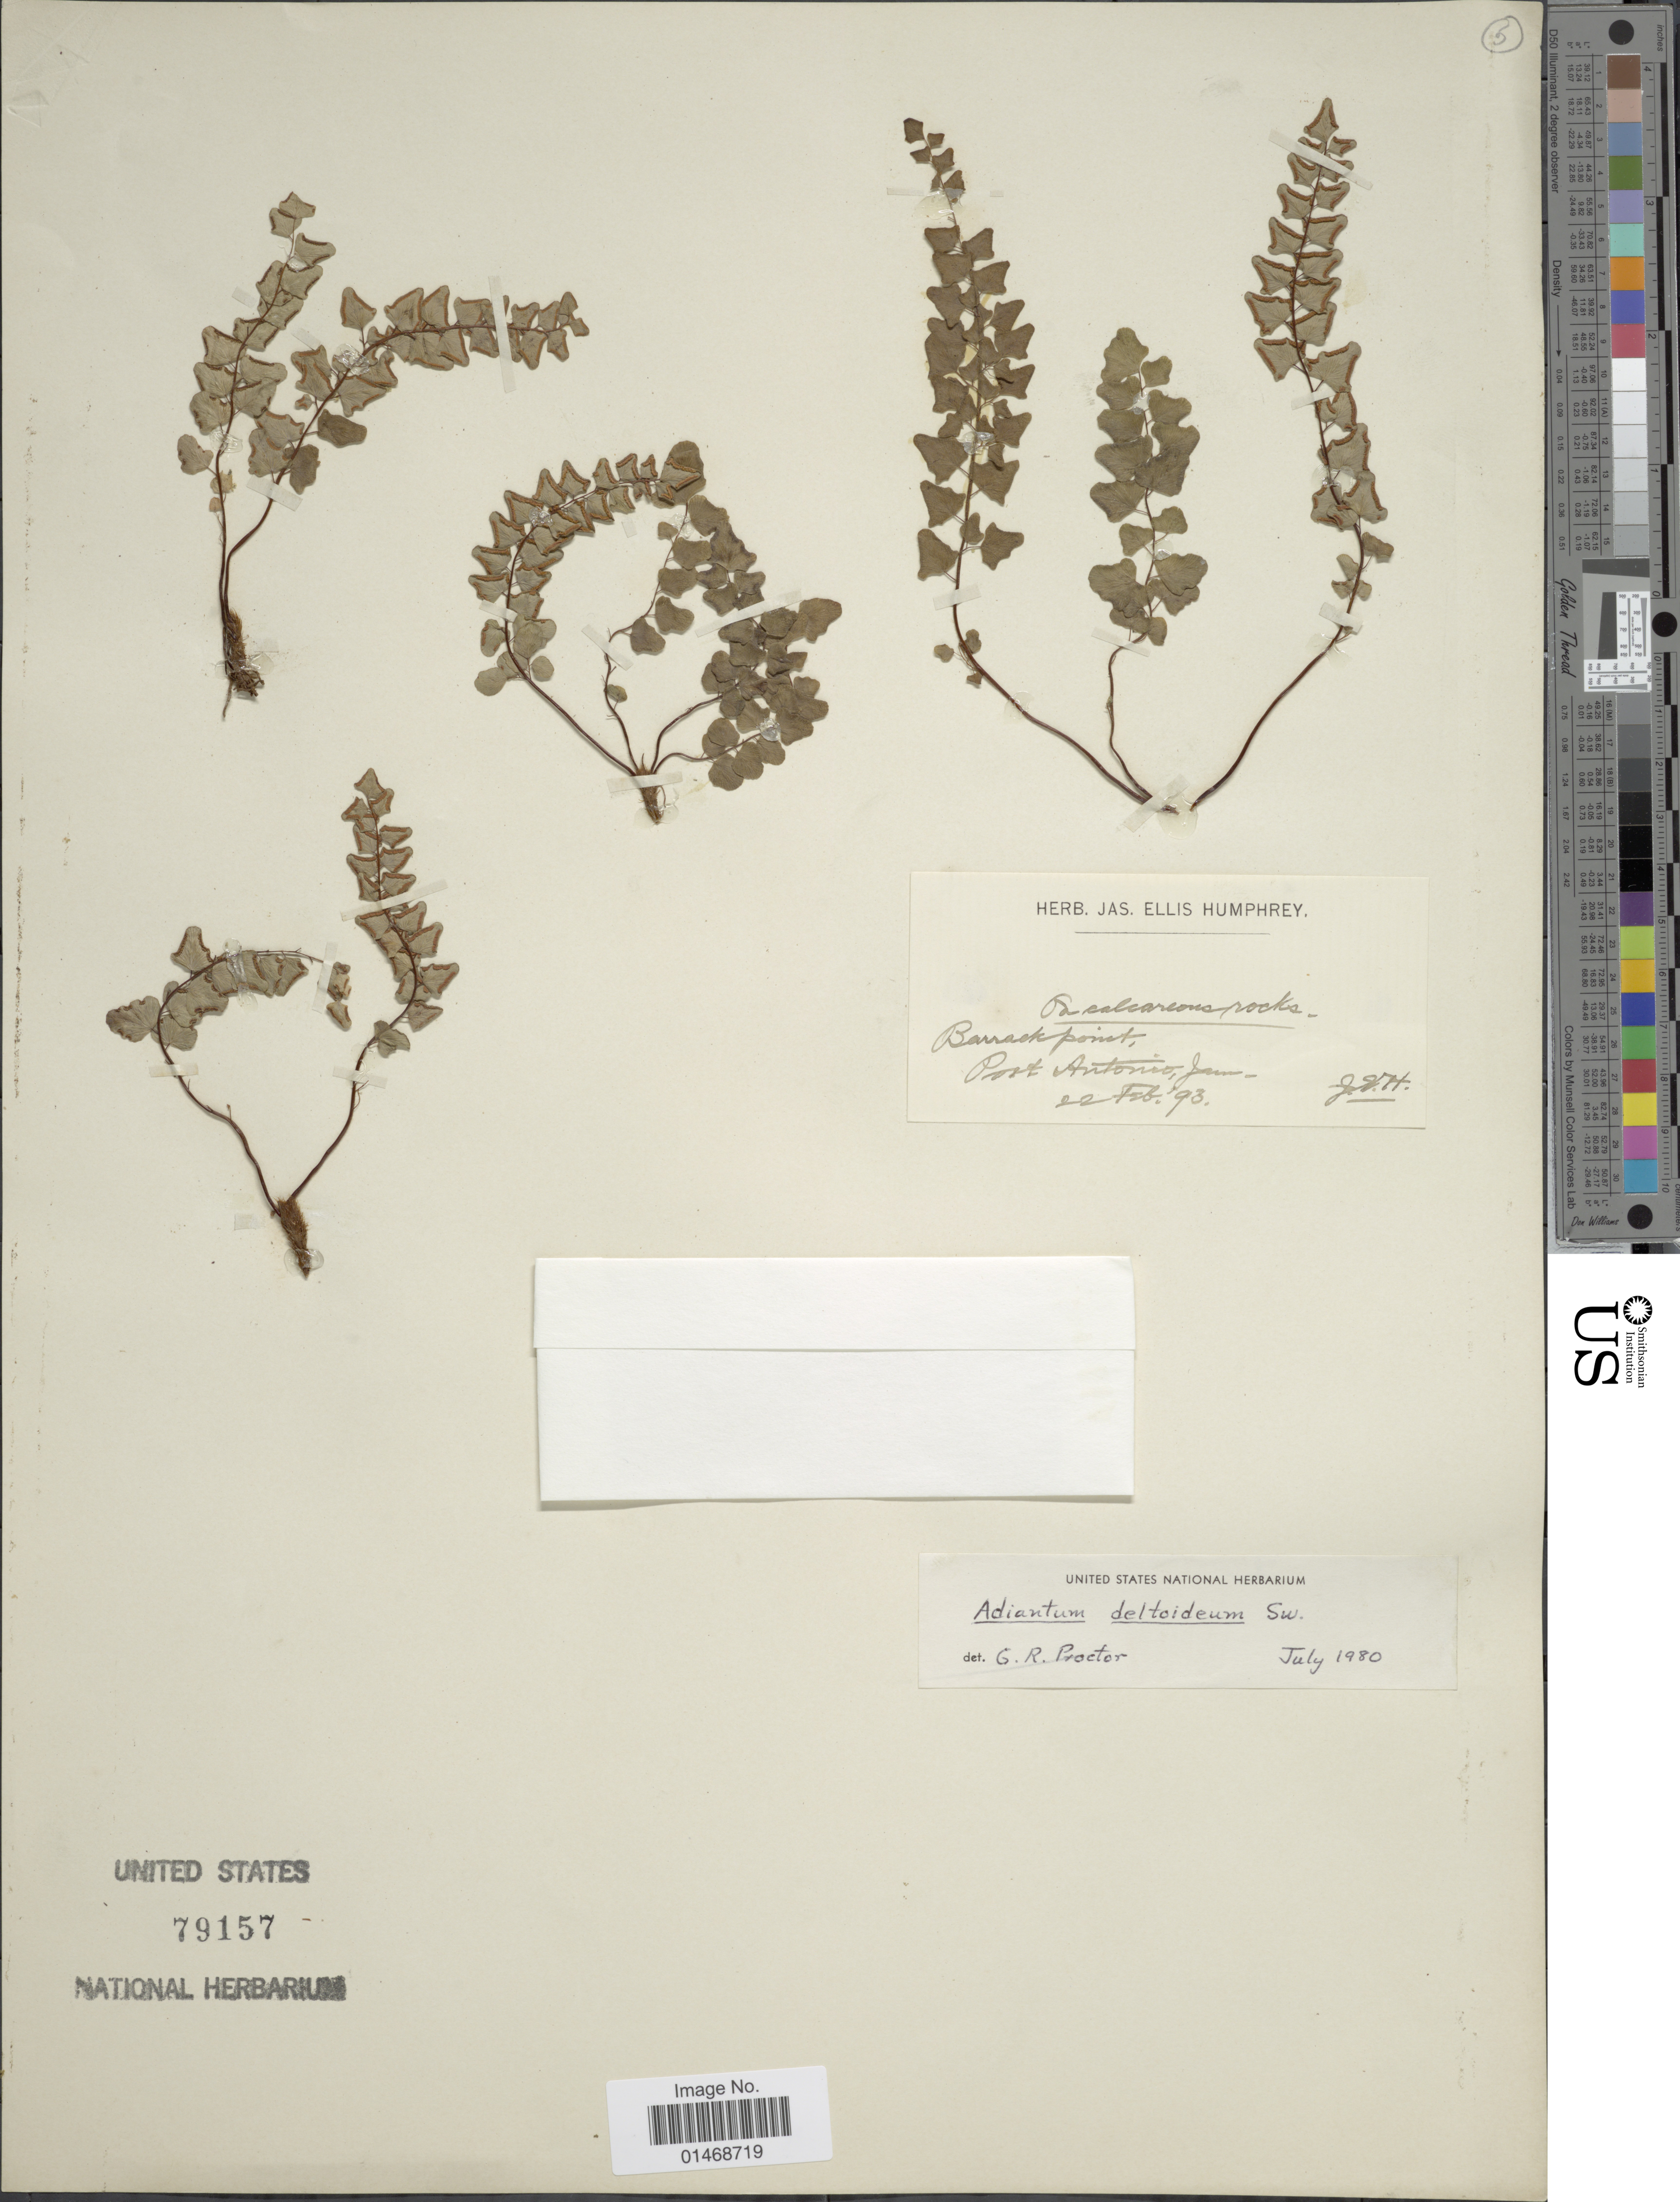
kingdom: Plantae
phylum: Tracheophyta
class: Polypodiopsida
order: Polypodiales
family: Pteridaceae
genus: Adiantum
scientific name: Adiantum deltoideum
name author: Sw.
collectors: J. Humphrey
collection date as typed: Transcribed d/m/y: 22/2/93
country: Jamaica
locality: Barrack Point, Port Antonio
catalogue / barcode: US 79157